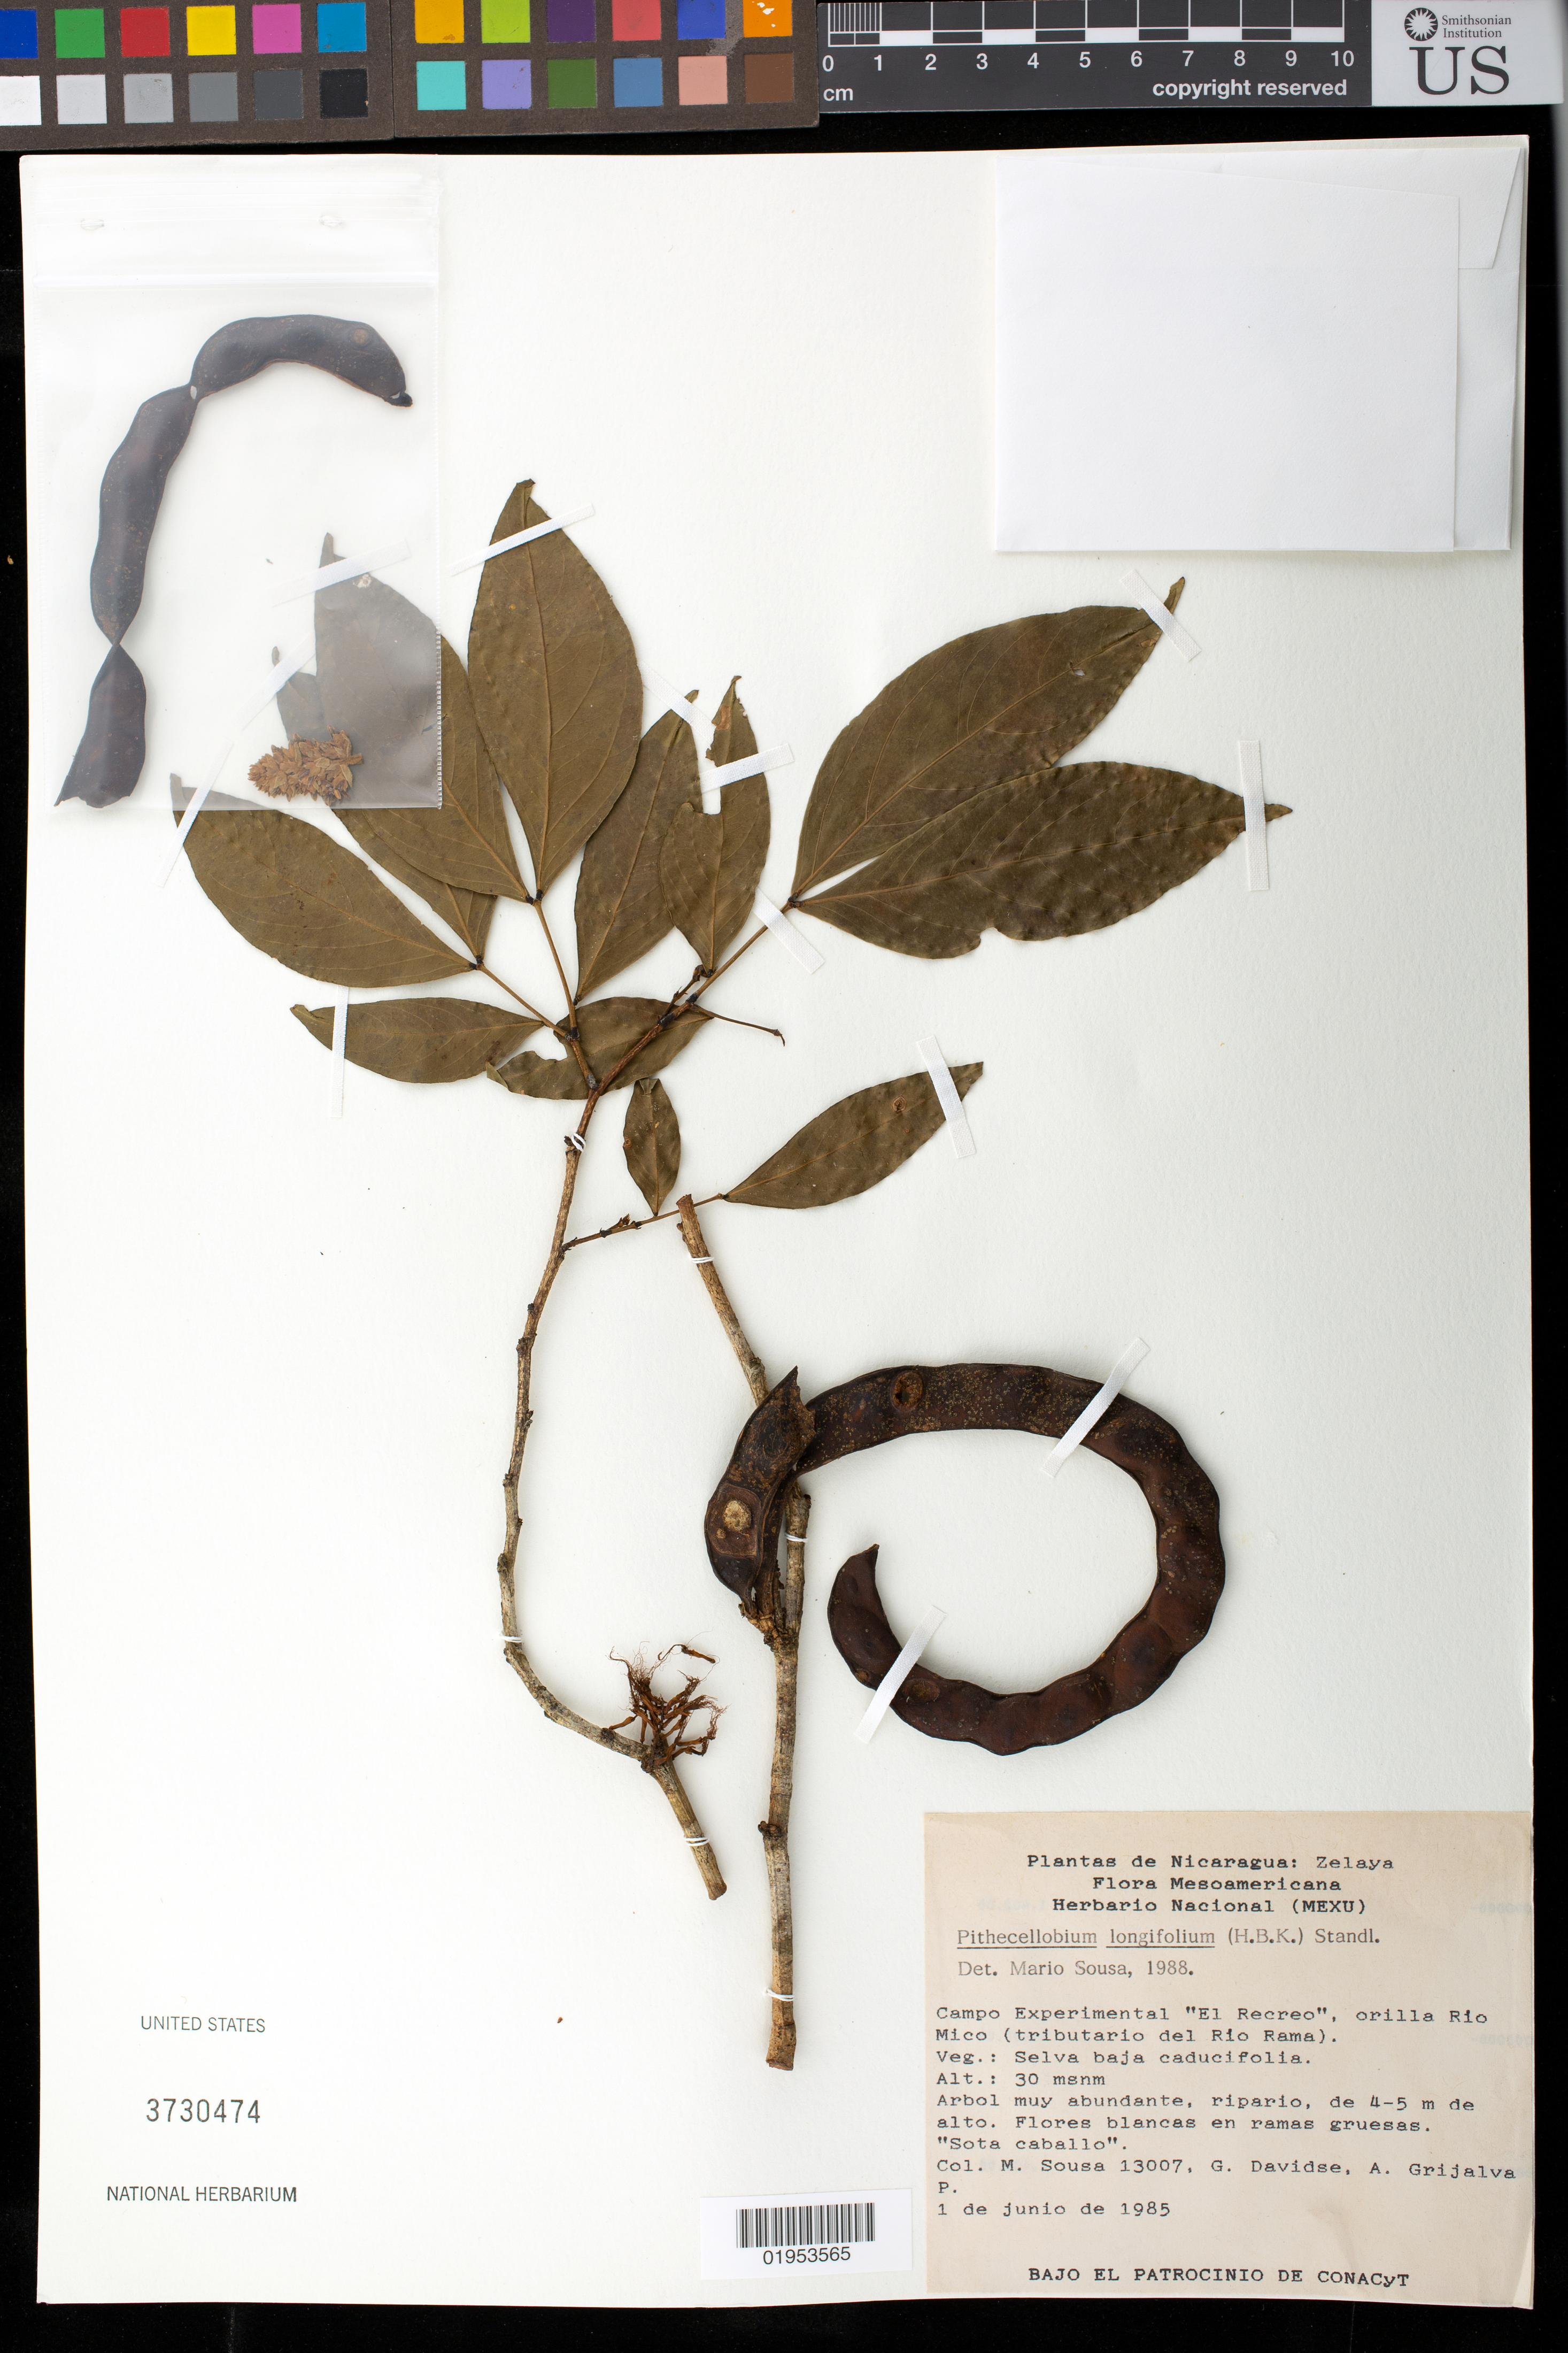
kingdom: Plantae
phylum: Tracheophyta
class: Magnoliopsida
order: Fabales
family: Fabaceae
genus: Zygia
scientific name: Zygia longifolia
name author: (Willd.) Britton & Rose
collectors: M. Sousa S., G. Davidse & A. Grijalva P.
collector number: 13007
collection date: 1985-06-01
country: Nicaragua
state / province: Atlántico Sur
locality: Campo Experimental "El Recreo" orilla Rio Mico (tributario del Rio Rama (?))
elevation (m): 30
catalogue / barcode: US 3730474